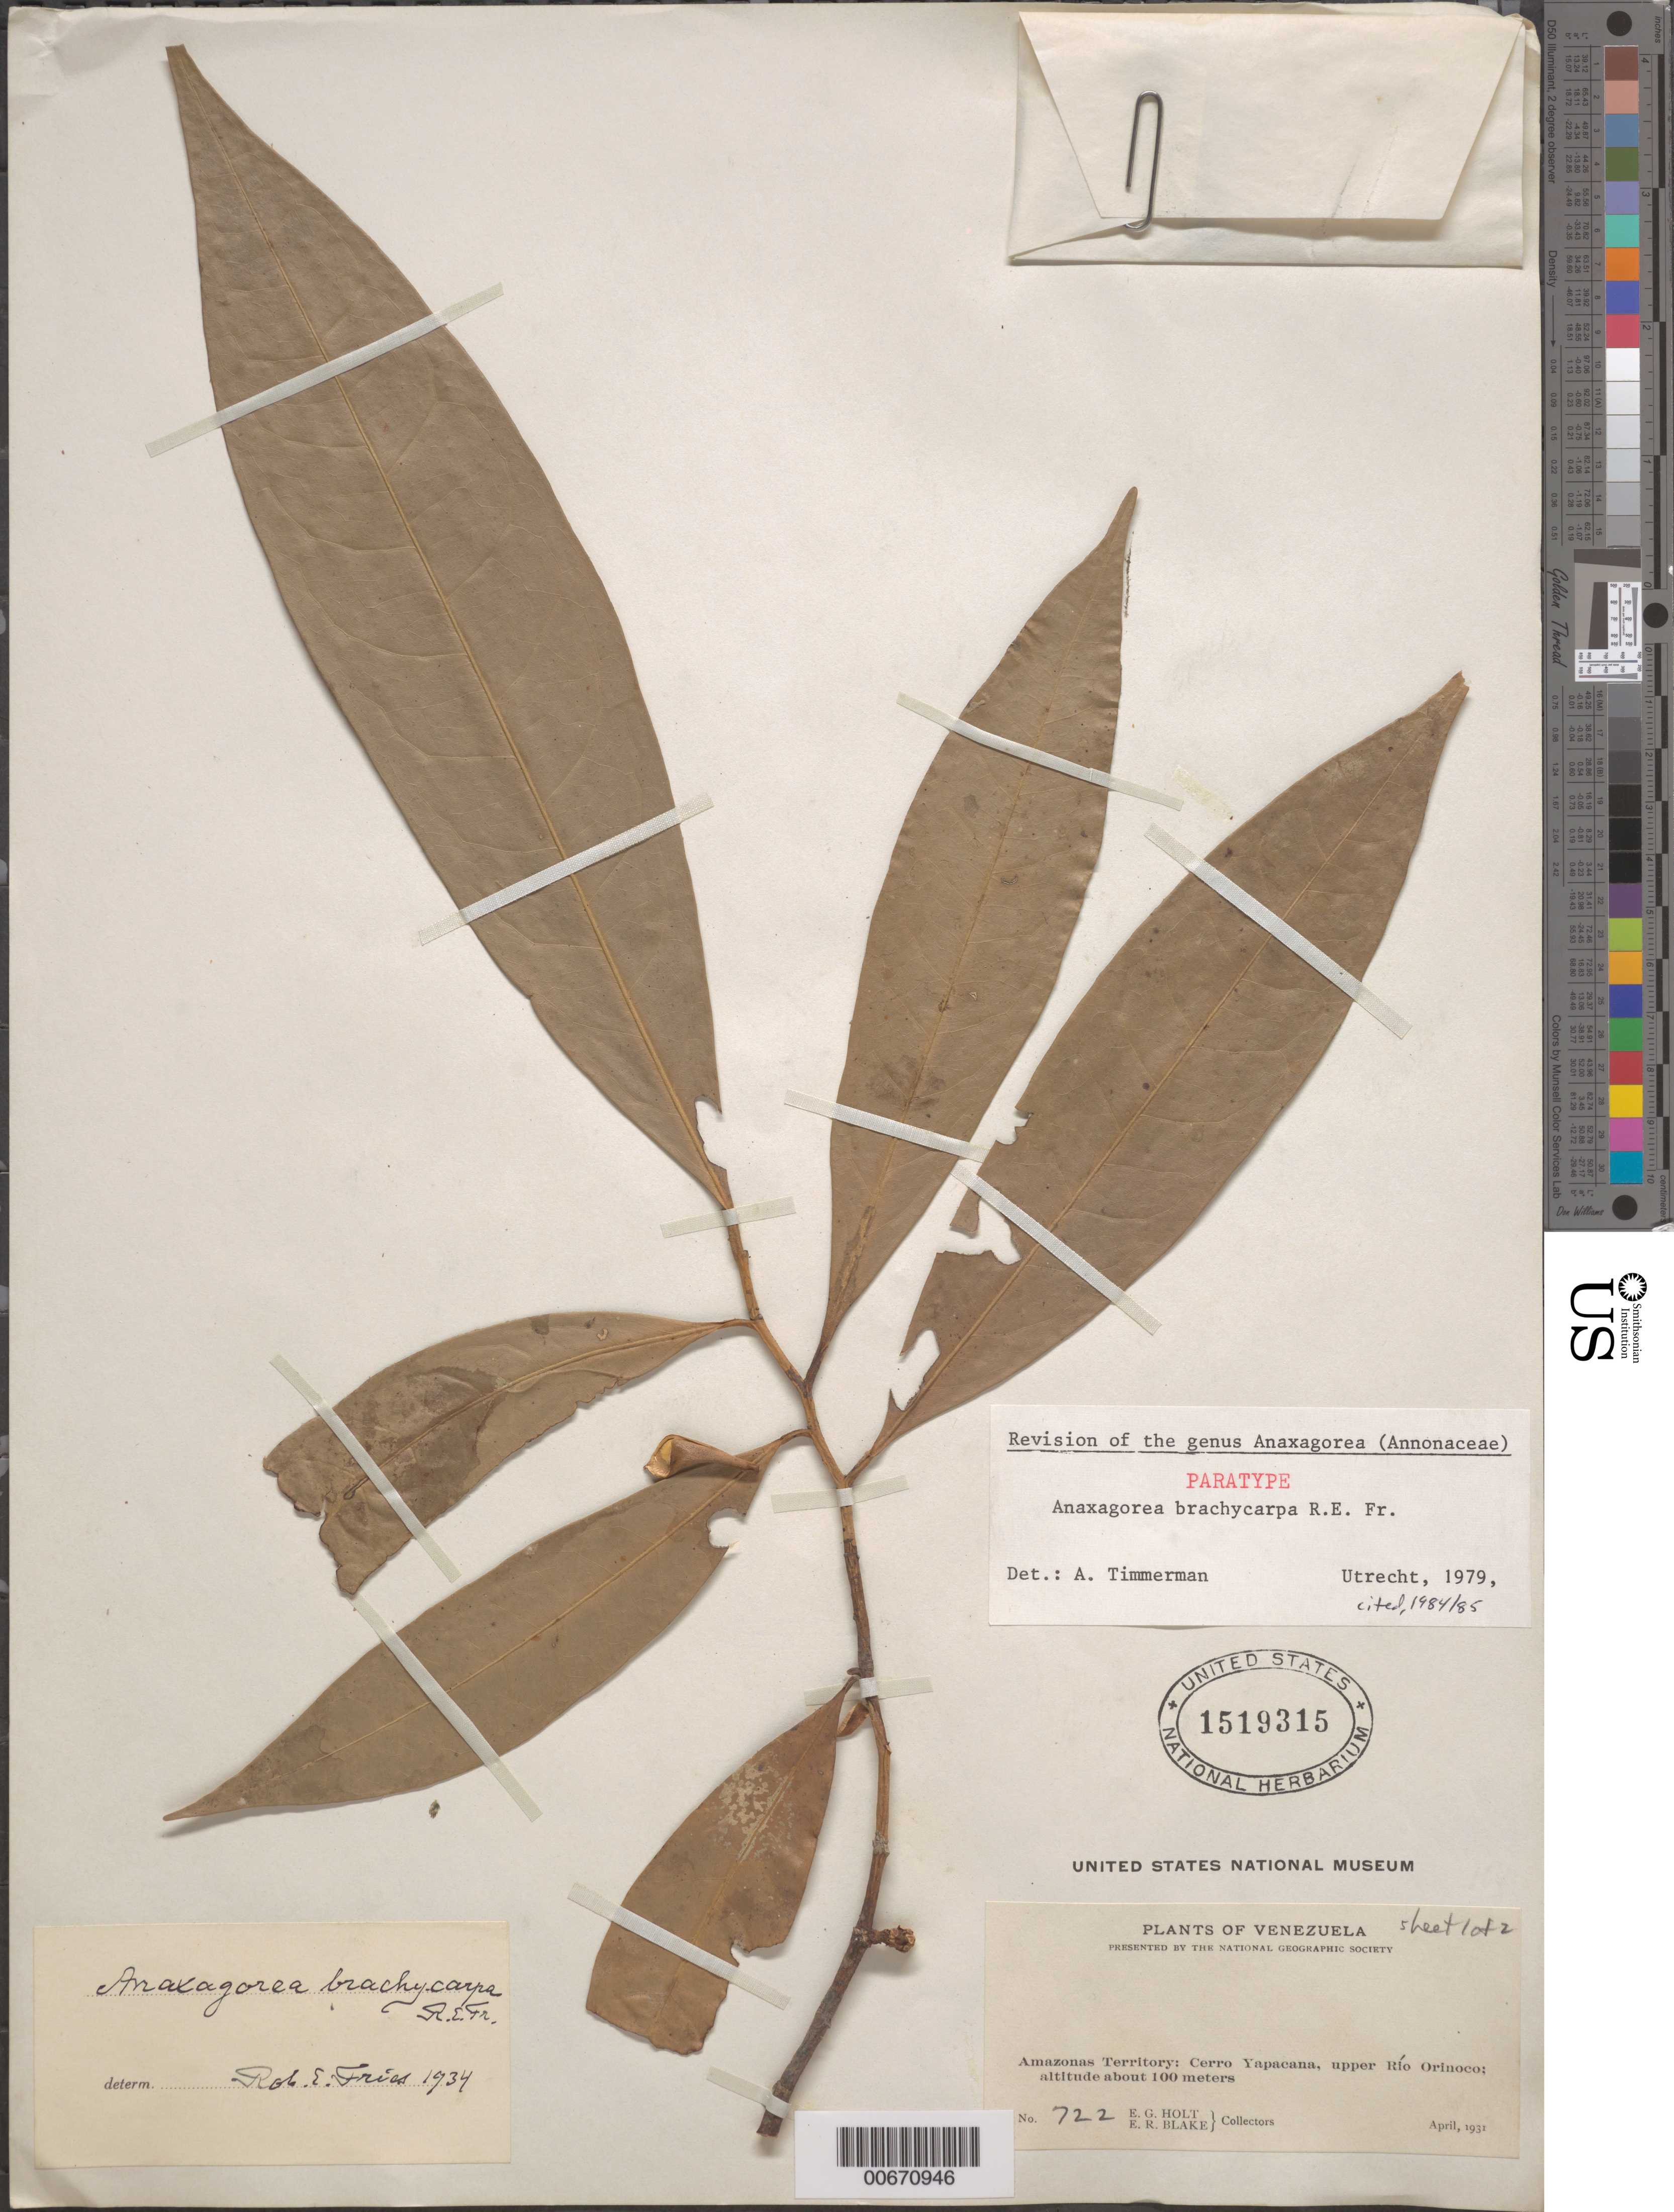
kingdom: Plantae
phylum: Tracheophyta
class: Magnoliopsida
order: Magnoliales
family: Annonaceae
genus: Anaxagorea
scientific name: Anaxagorea brachycarpa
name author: R.E. Fr.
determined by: Timmerman, A.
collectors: E. Holt & E. R. Blake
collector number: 722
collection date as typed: Apr-31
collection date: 1931-04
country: Venezuela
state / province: Amazonas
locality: Cerro Yapacána, upper Río Orinoco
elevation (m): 100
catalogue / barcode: US 1519315